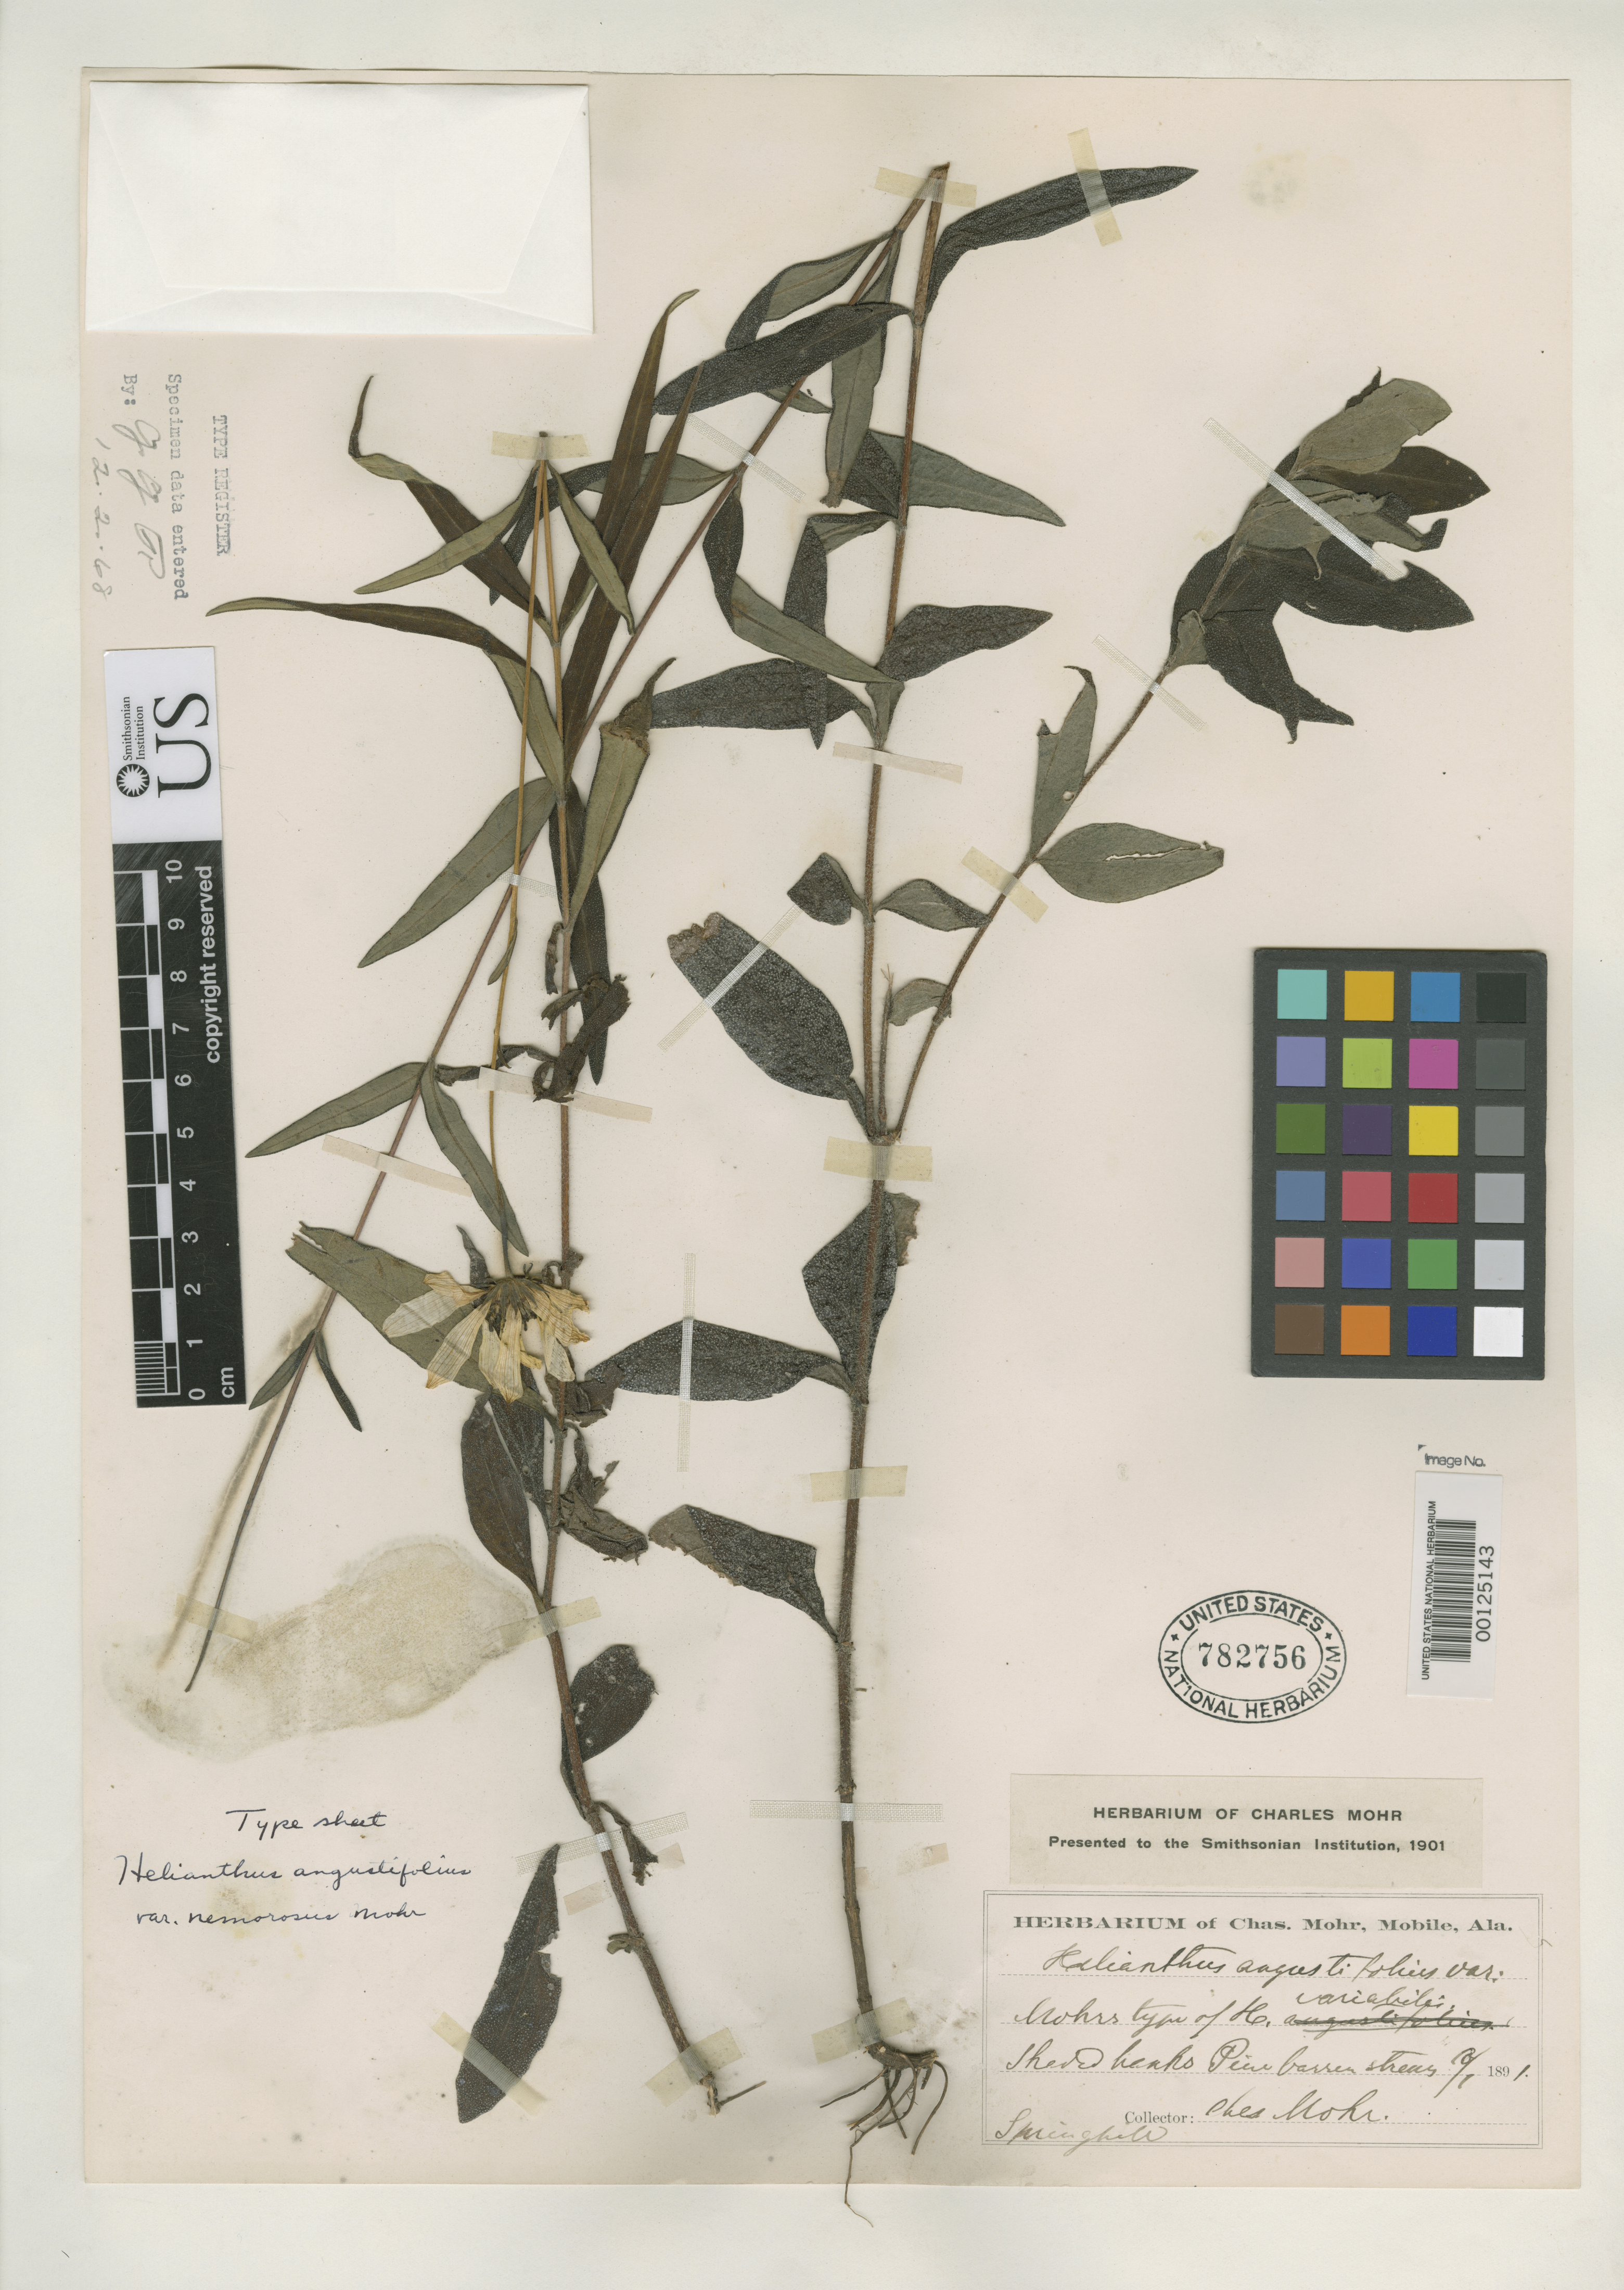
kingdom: Plantae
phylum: Tracheophyta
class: Magnoliopsida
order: Asterales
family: Asteraceae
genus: Helianthus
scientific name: Helianthus angustifolius var. nemorosus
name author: C. Mohr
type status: Isotype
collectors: C. T. Mohr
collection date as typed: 01 Oct 1891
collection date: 1891-10-01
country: United States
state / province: Alabama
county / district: Mobile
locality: Springhill.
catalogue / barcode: US 782756